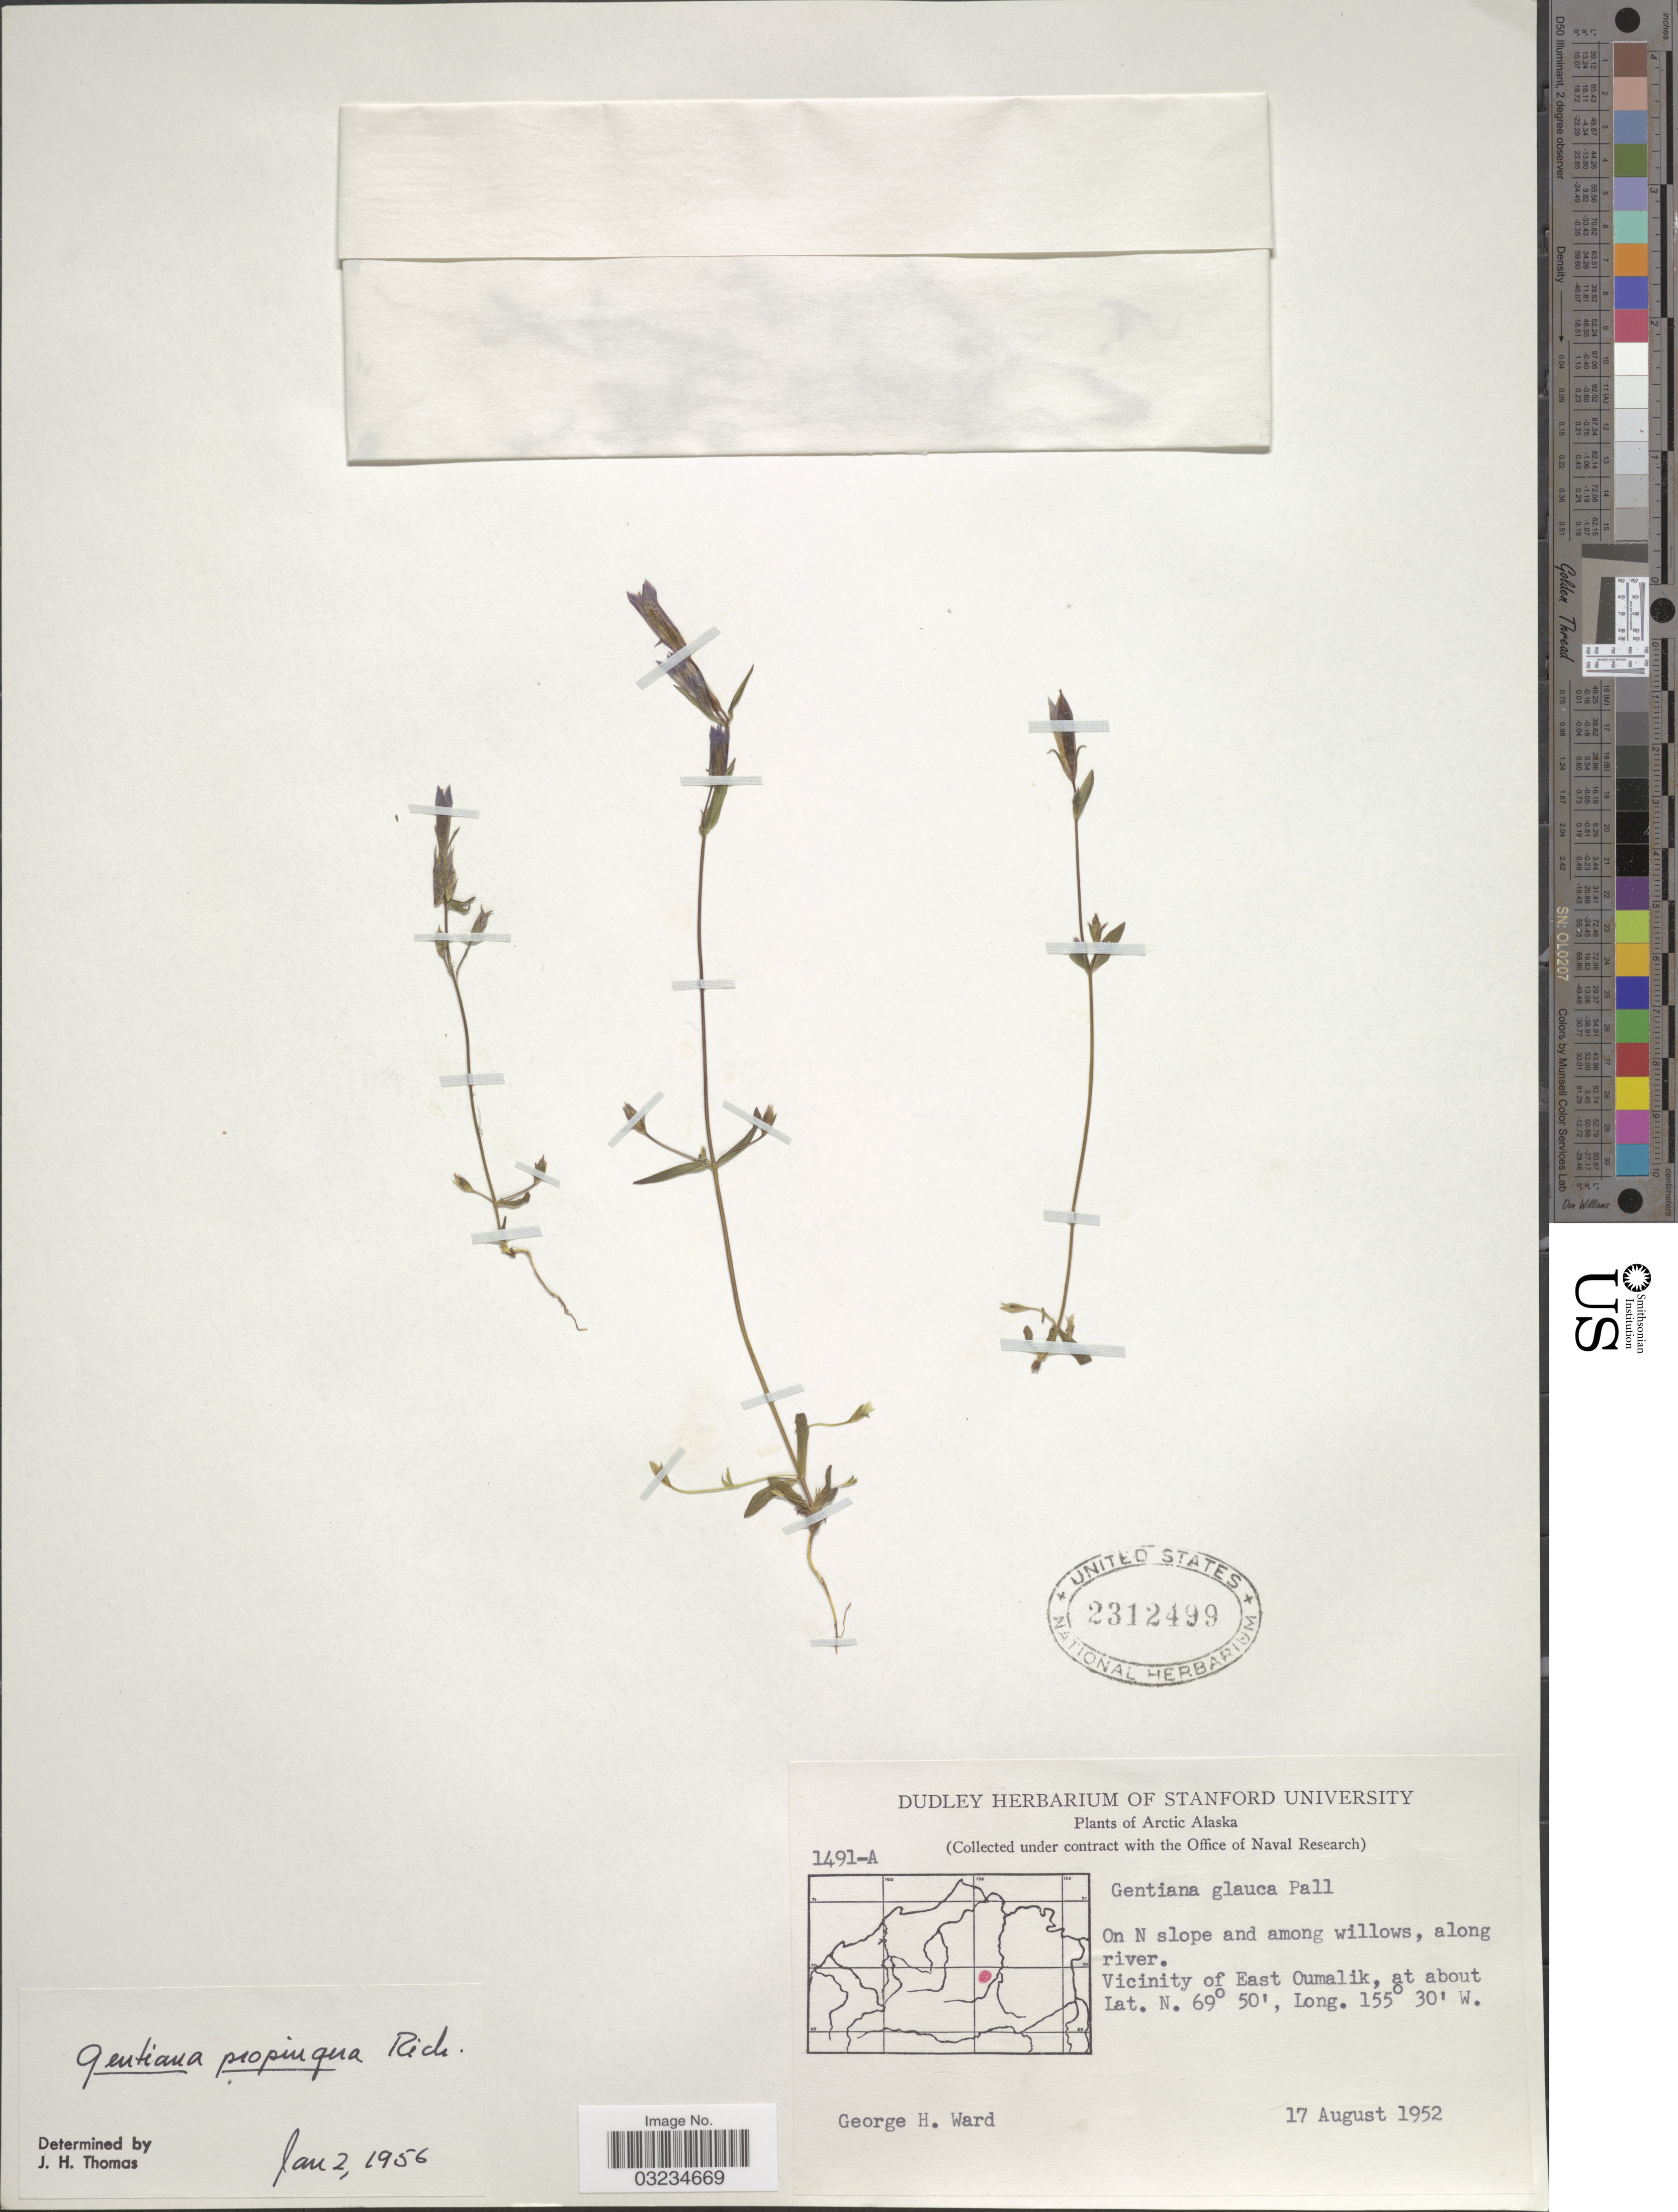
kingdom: Plantae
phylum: Tracheophyta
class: Magnoliopsida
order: Gentianales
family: Gentianaceae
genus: Gentiana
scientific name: Gentiana propinqua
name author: Richards.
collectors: G. H. Ward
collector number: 1491-A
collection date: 1952-08-17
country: United States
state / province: Alaska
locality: Arctic Alaska. On N slope and among willows, along river. Vicinity of East Oumalik.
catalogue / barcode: US 2312499